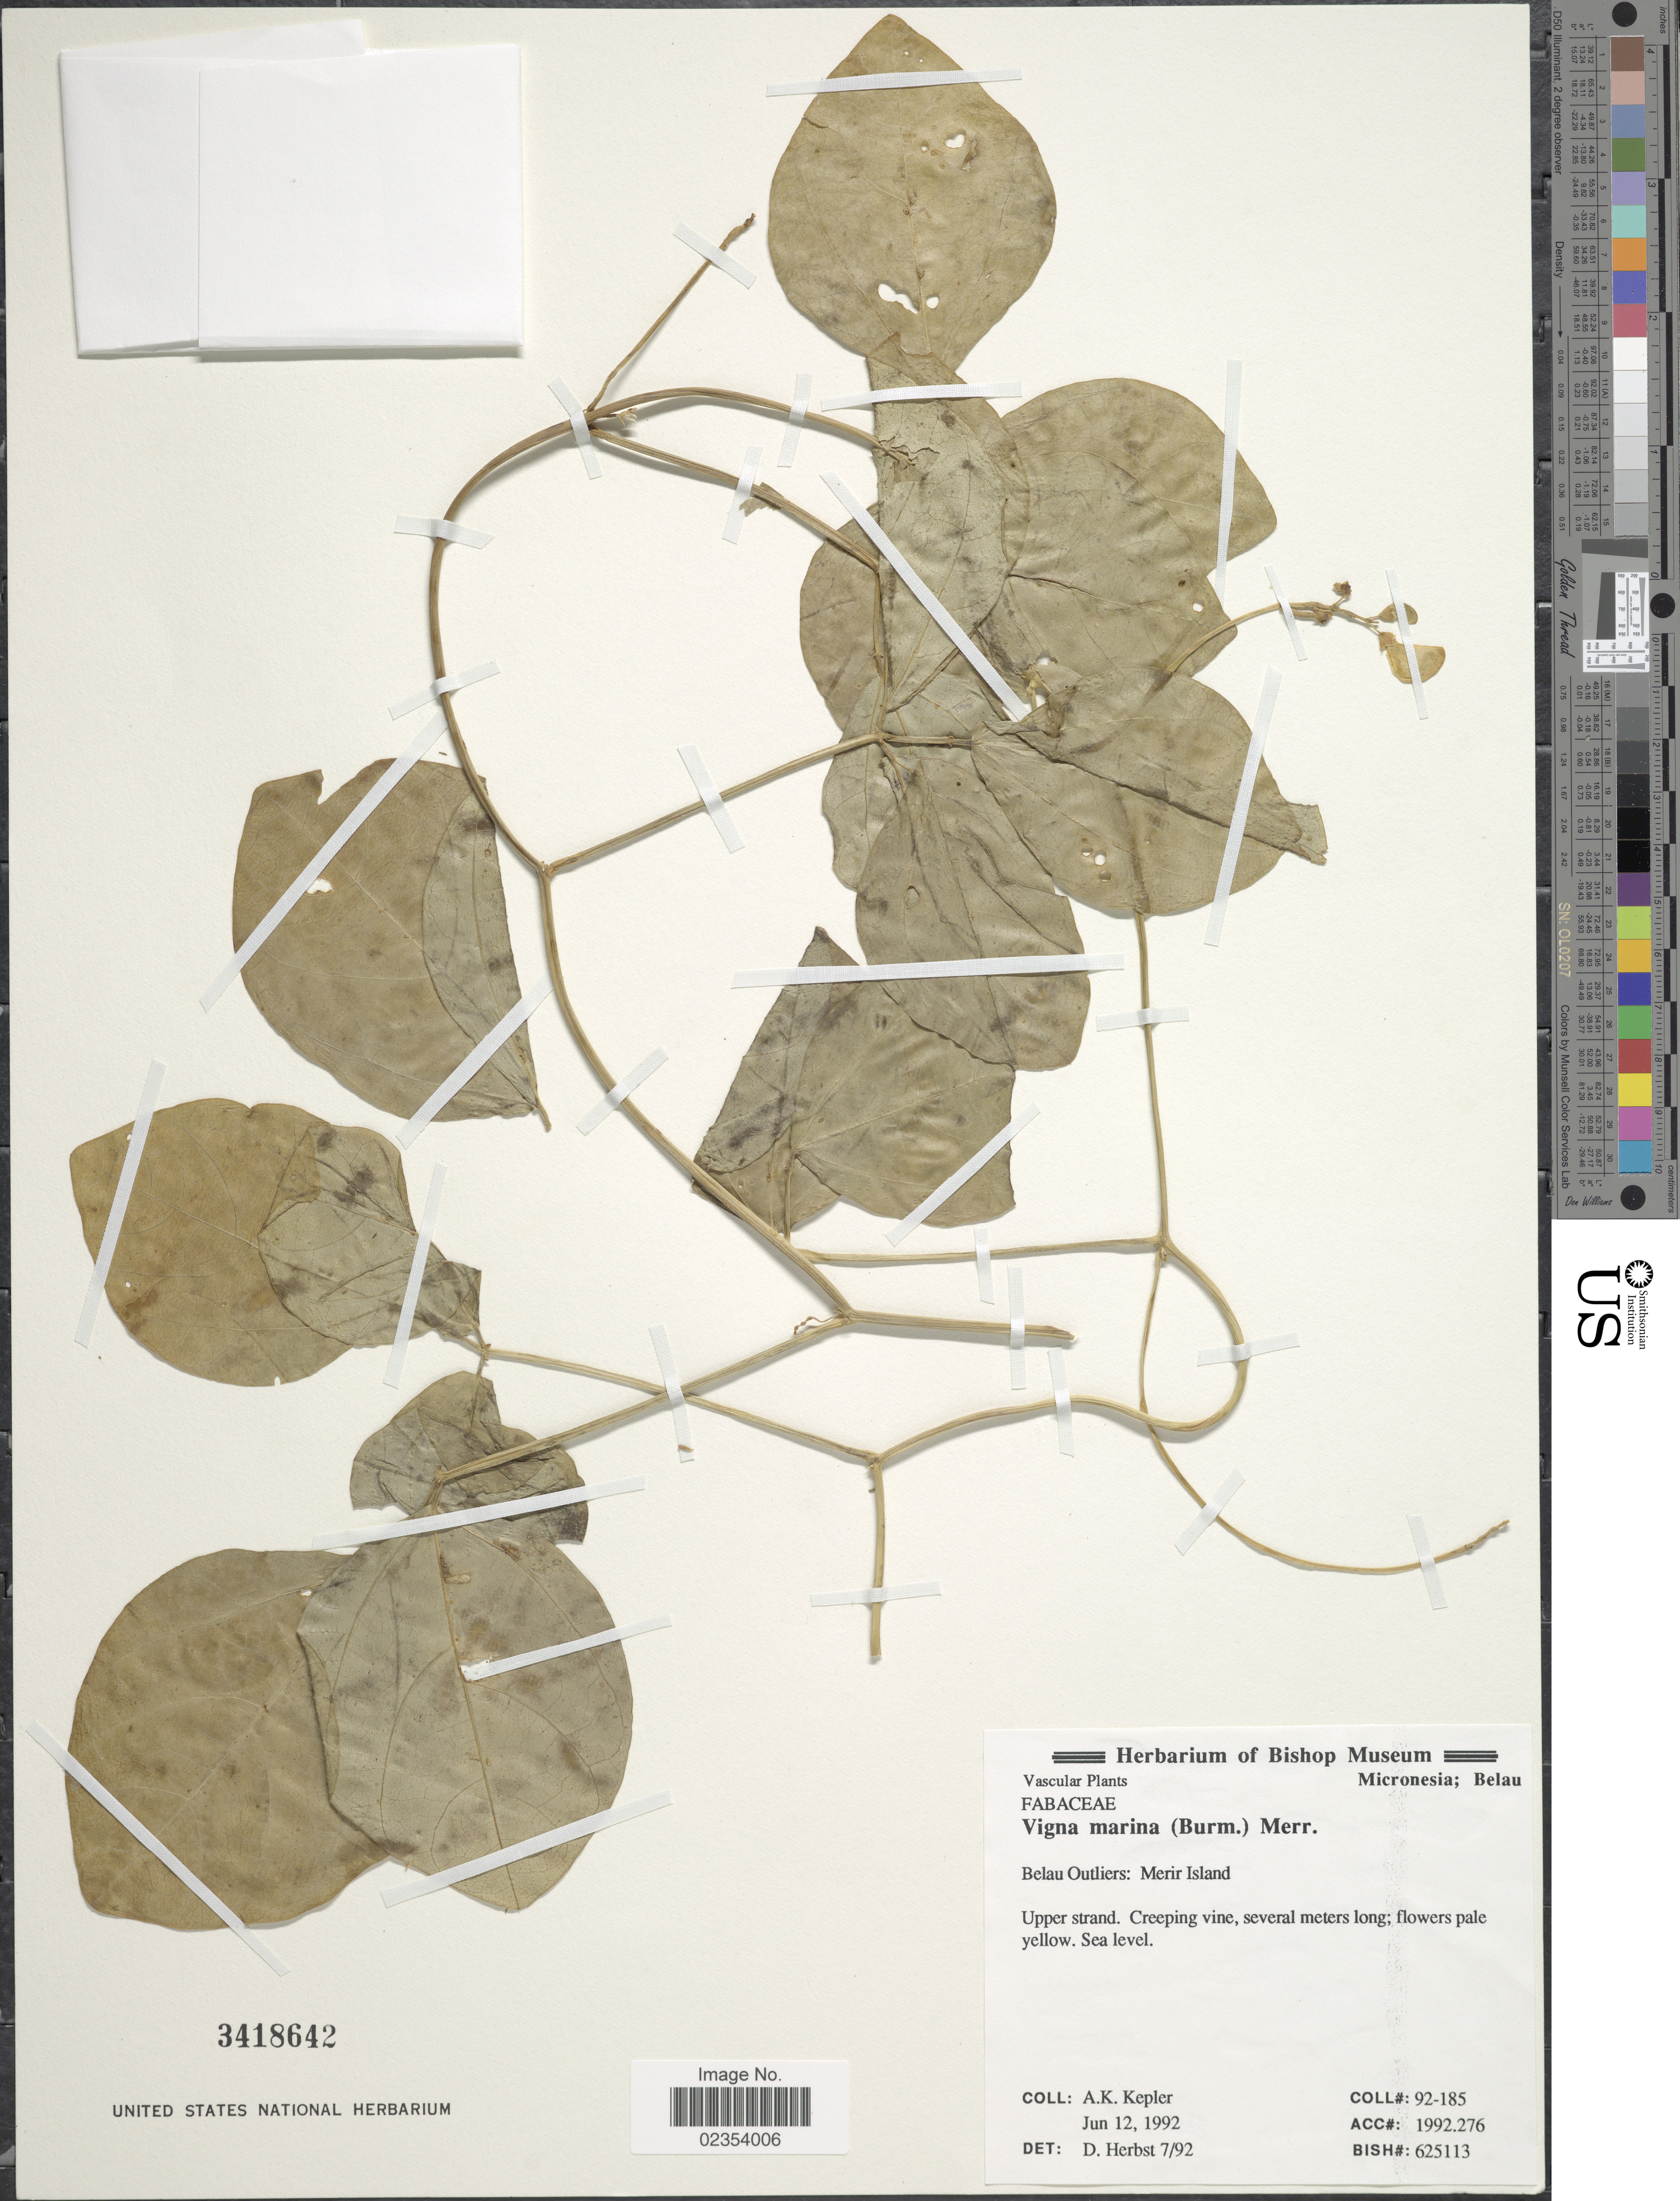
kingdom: Plantae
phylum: Tracheophyta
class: Magnoliopsida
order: Fabales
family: Fabaceae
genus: Vigna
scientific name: Vigna marina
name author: (Burm.) Merr.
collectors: A. K. Kepler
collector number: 92-185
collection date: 1992-06-12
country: Palau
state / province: Belau Outliers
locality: Belau Outliers: Merir Island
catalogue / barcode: US 3418642